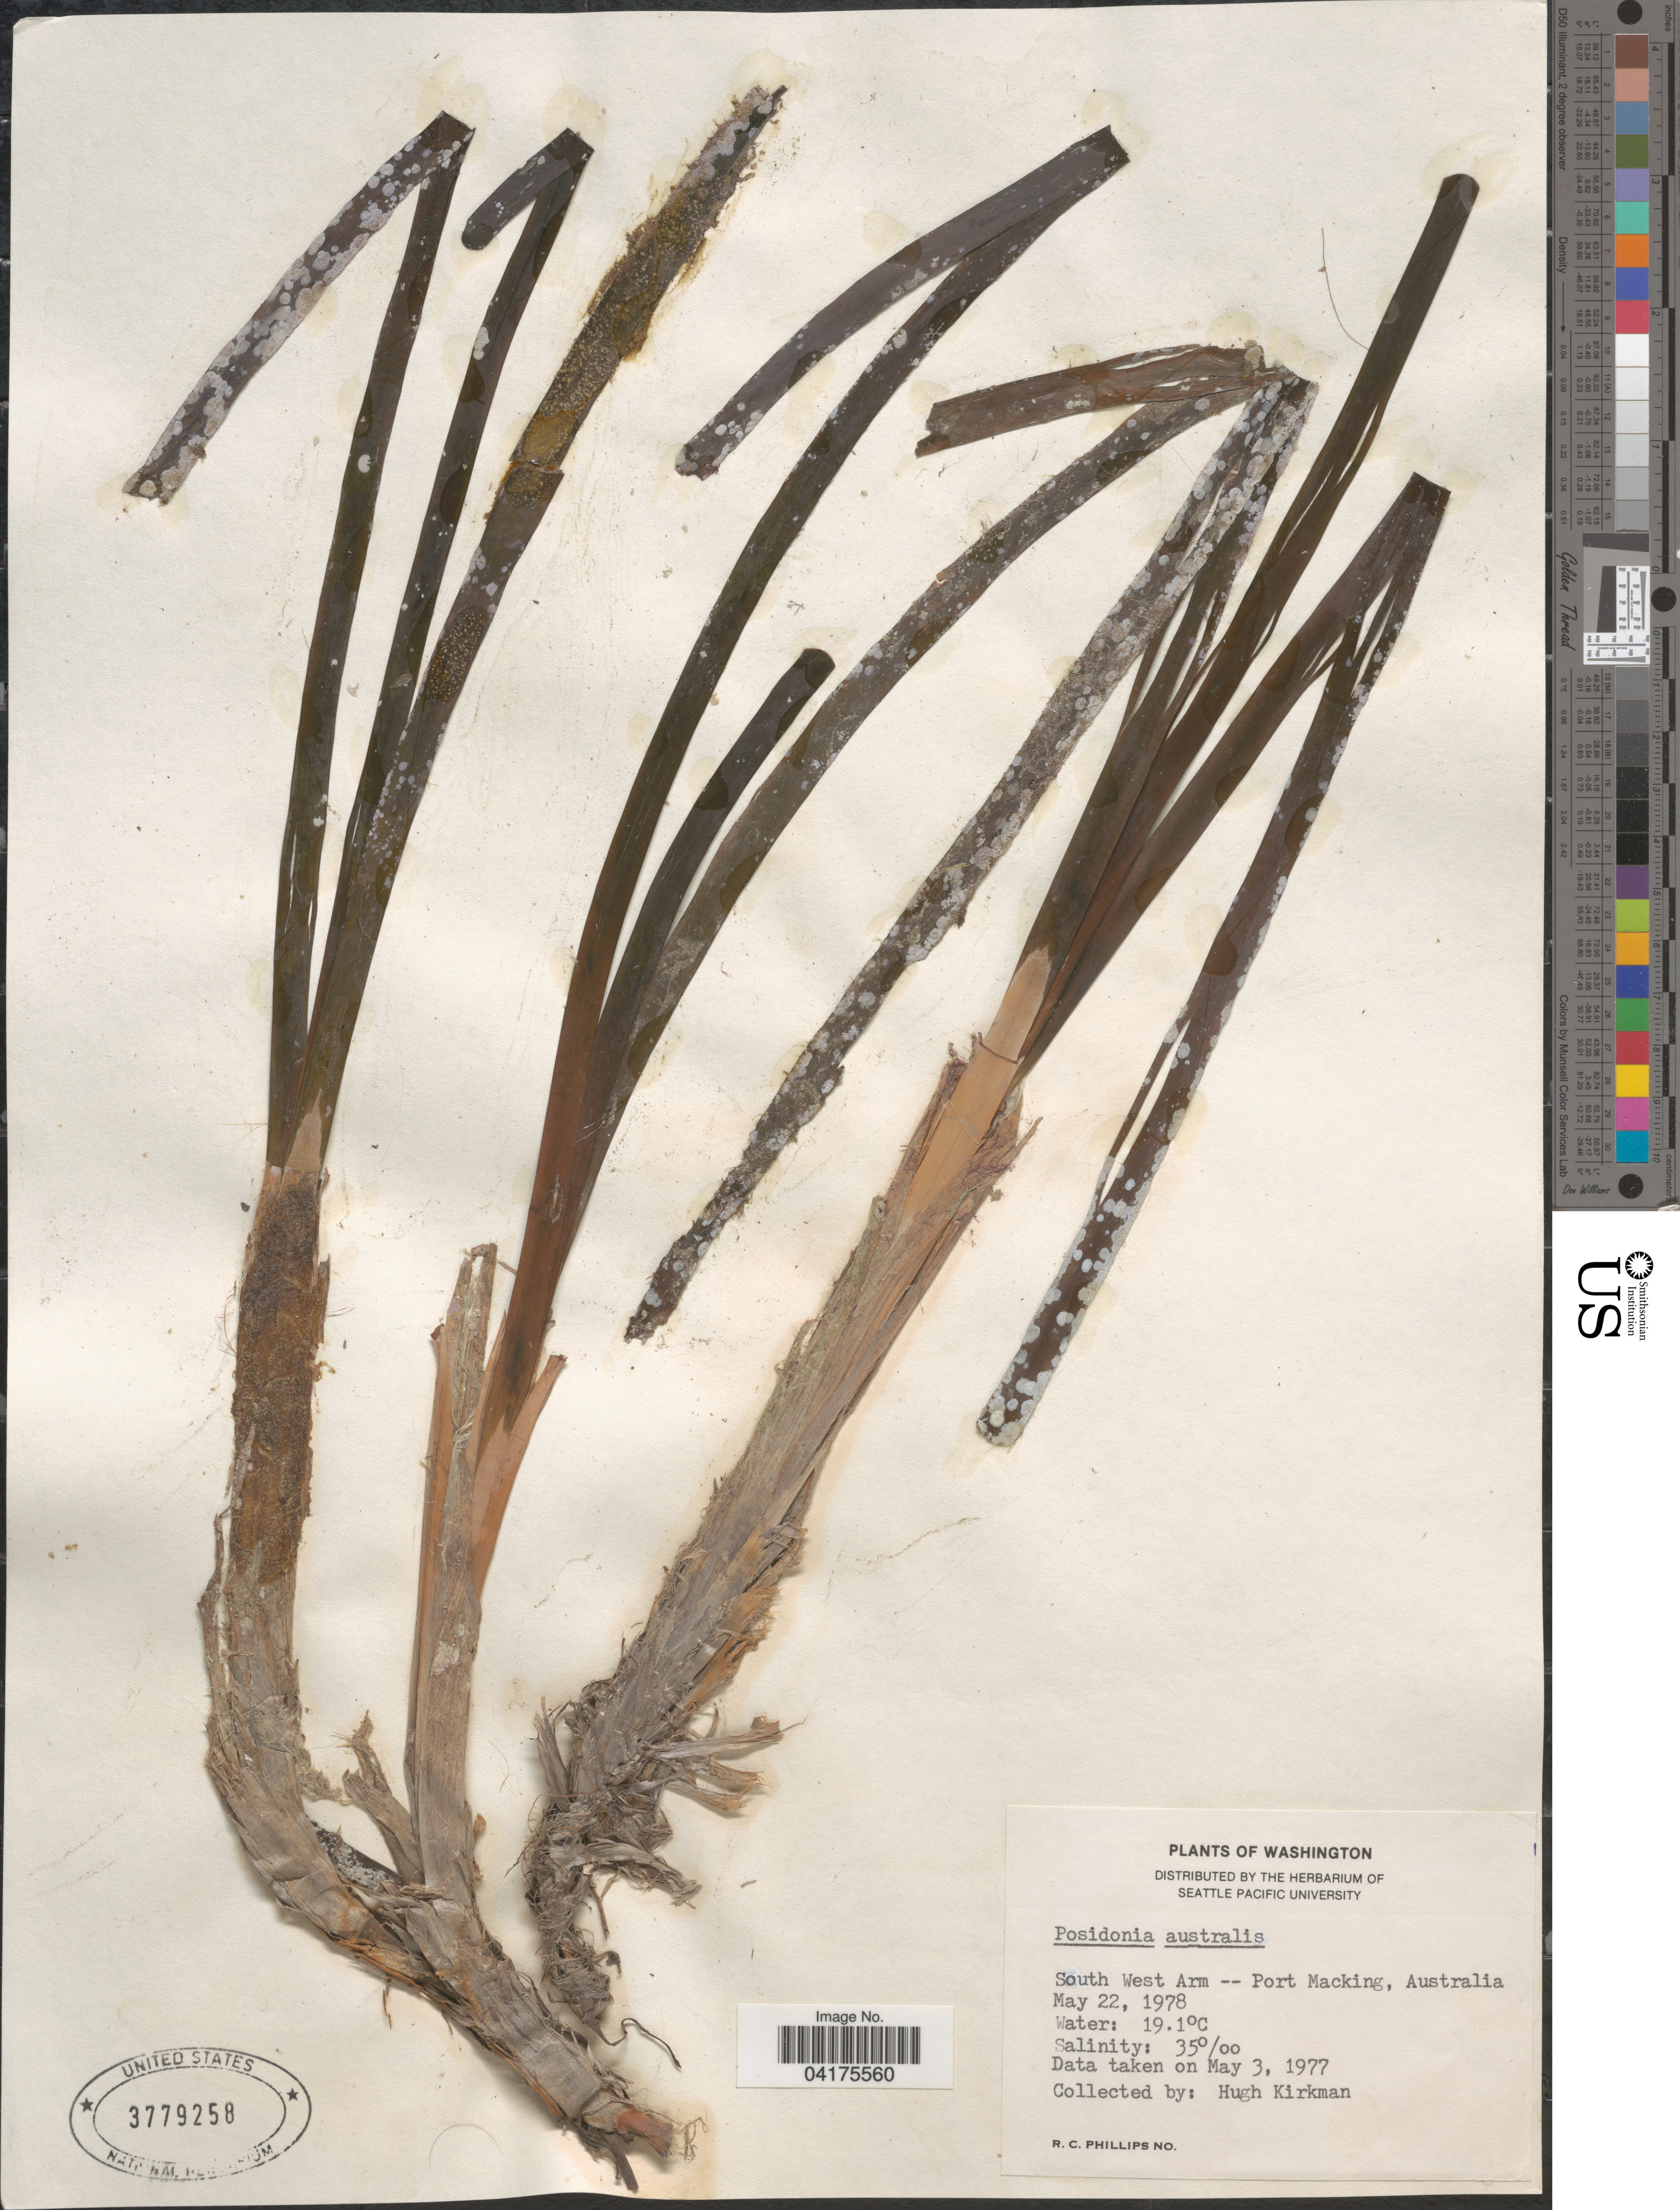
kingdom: Plantae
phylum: Tracheophyta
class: Liliopsida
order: Alismatales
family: Posidoniaceae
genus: Posidonia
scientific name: Posidonia australis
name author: Hook. f.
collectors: H. Kirkman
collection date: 1978-05-22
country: Australia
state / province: New South Wales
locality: South West Arm -- Port Macking [= Port Hacking].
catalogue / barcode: US 3779258